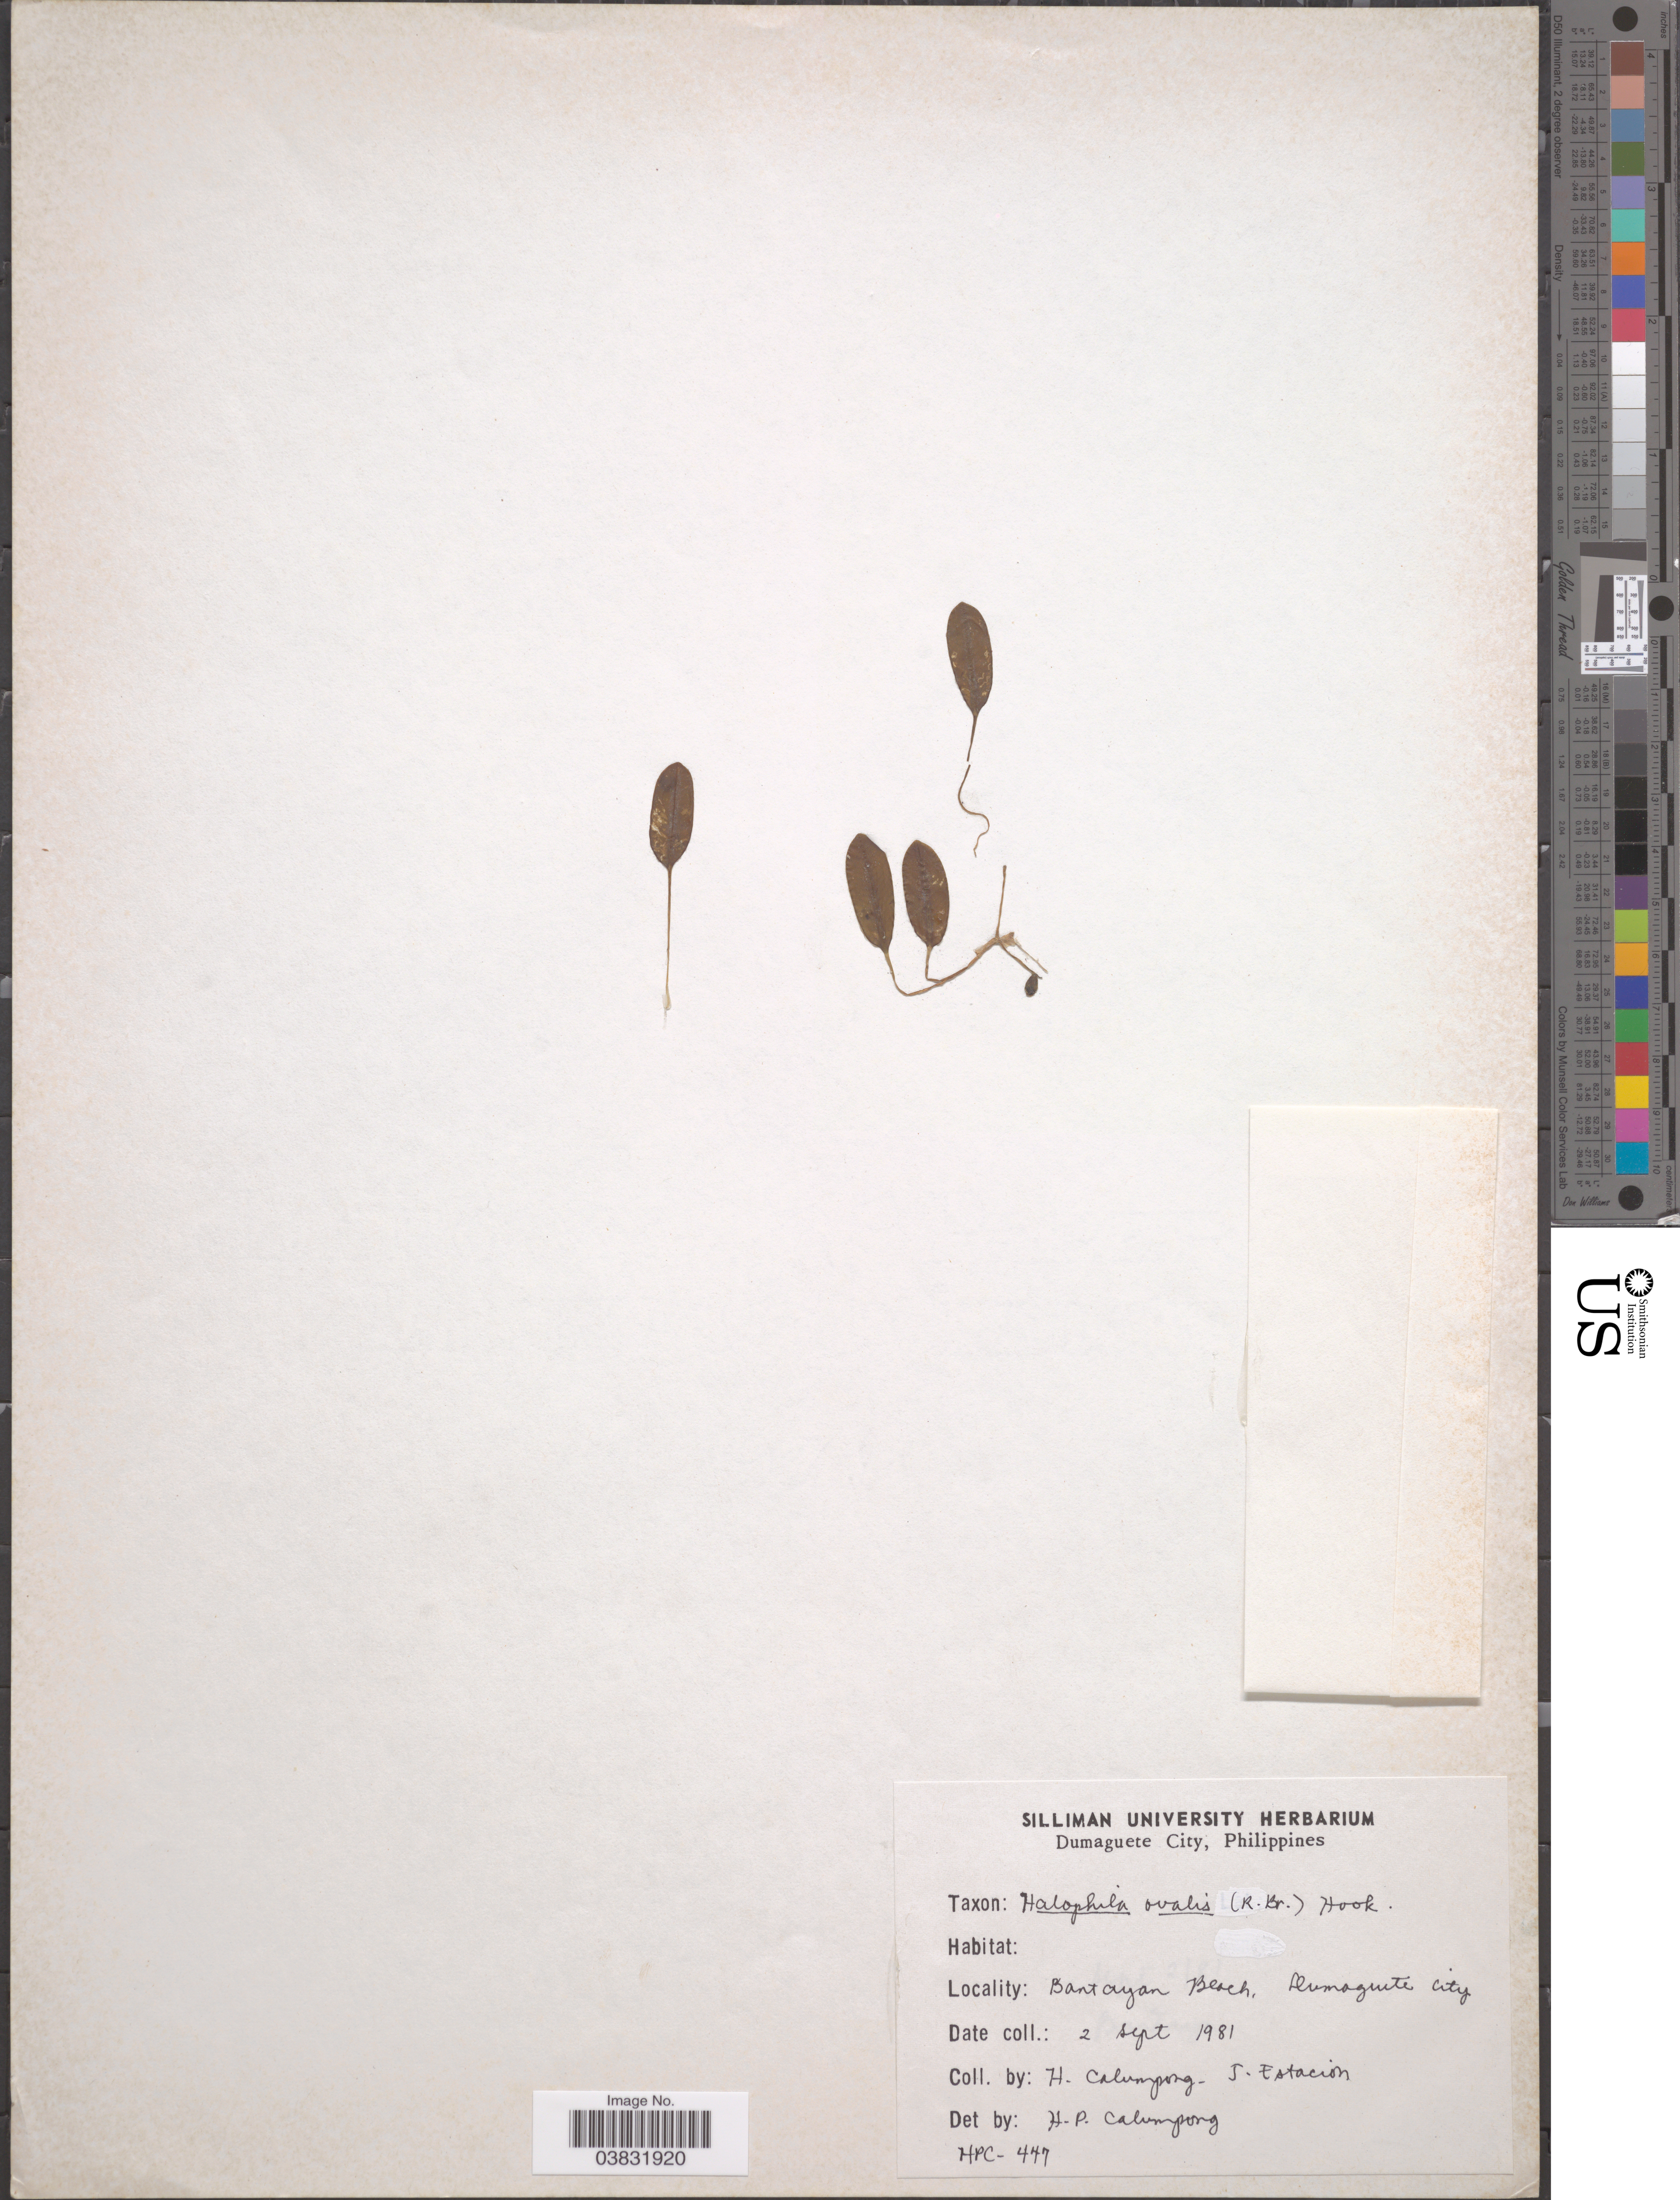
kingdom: Plantae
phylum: Tracheophyta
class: Liliopsida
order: Alismatales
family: Hydrocharitaceae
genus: Halophila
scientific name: Halophila ovalis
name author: (R. Br.) Hook. f.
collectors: H. Calumpong & J. Estacion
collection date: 1981-09-02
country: Philippines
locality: Bantayan Beach, Dumaguete City.